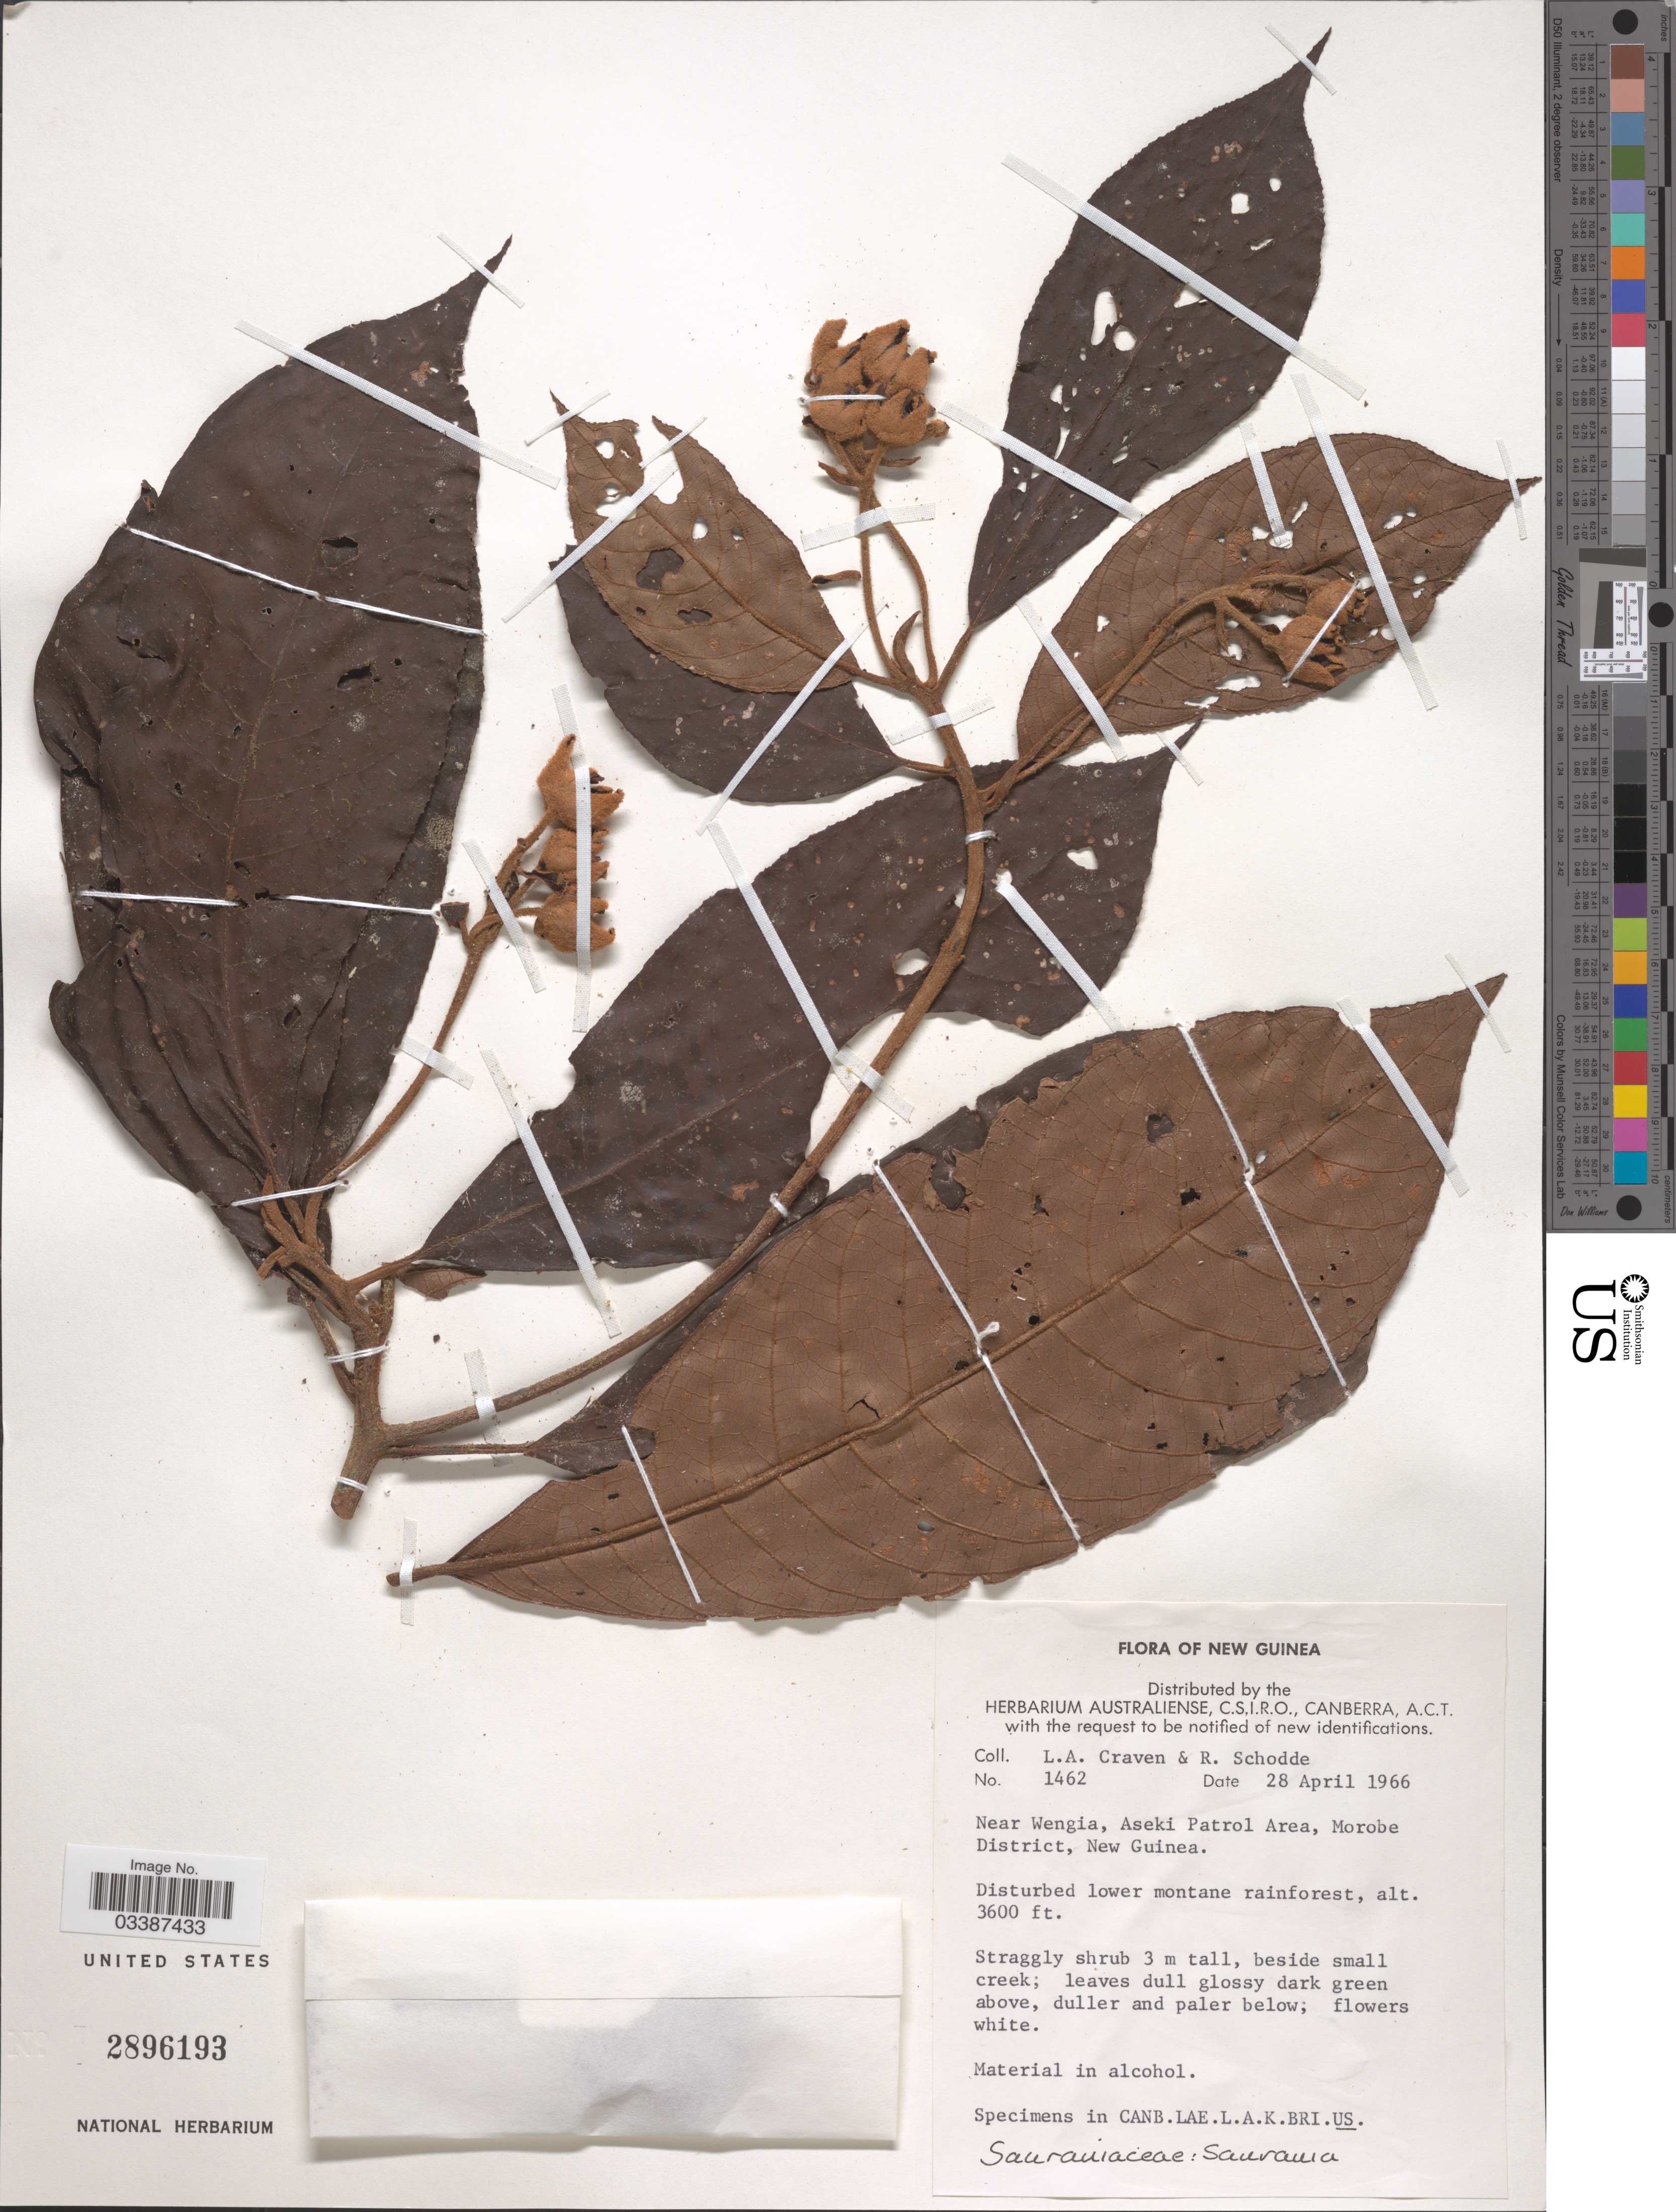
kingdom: Plantae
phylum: Tracheophyta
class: Magnoliopsida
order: Ericales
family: Actinidiaceae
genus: Saurauia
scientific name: Saurauia sp.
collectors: L. A. Craven & R. Schodde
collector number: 1462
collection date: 1966-04-28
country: Papua New Guinea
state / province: Morobe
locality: New Guinea. Near Wengia, Aseki Patrol Area, Morobe District.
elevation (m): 1097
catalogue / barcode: US 2896193